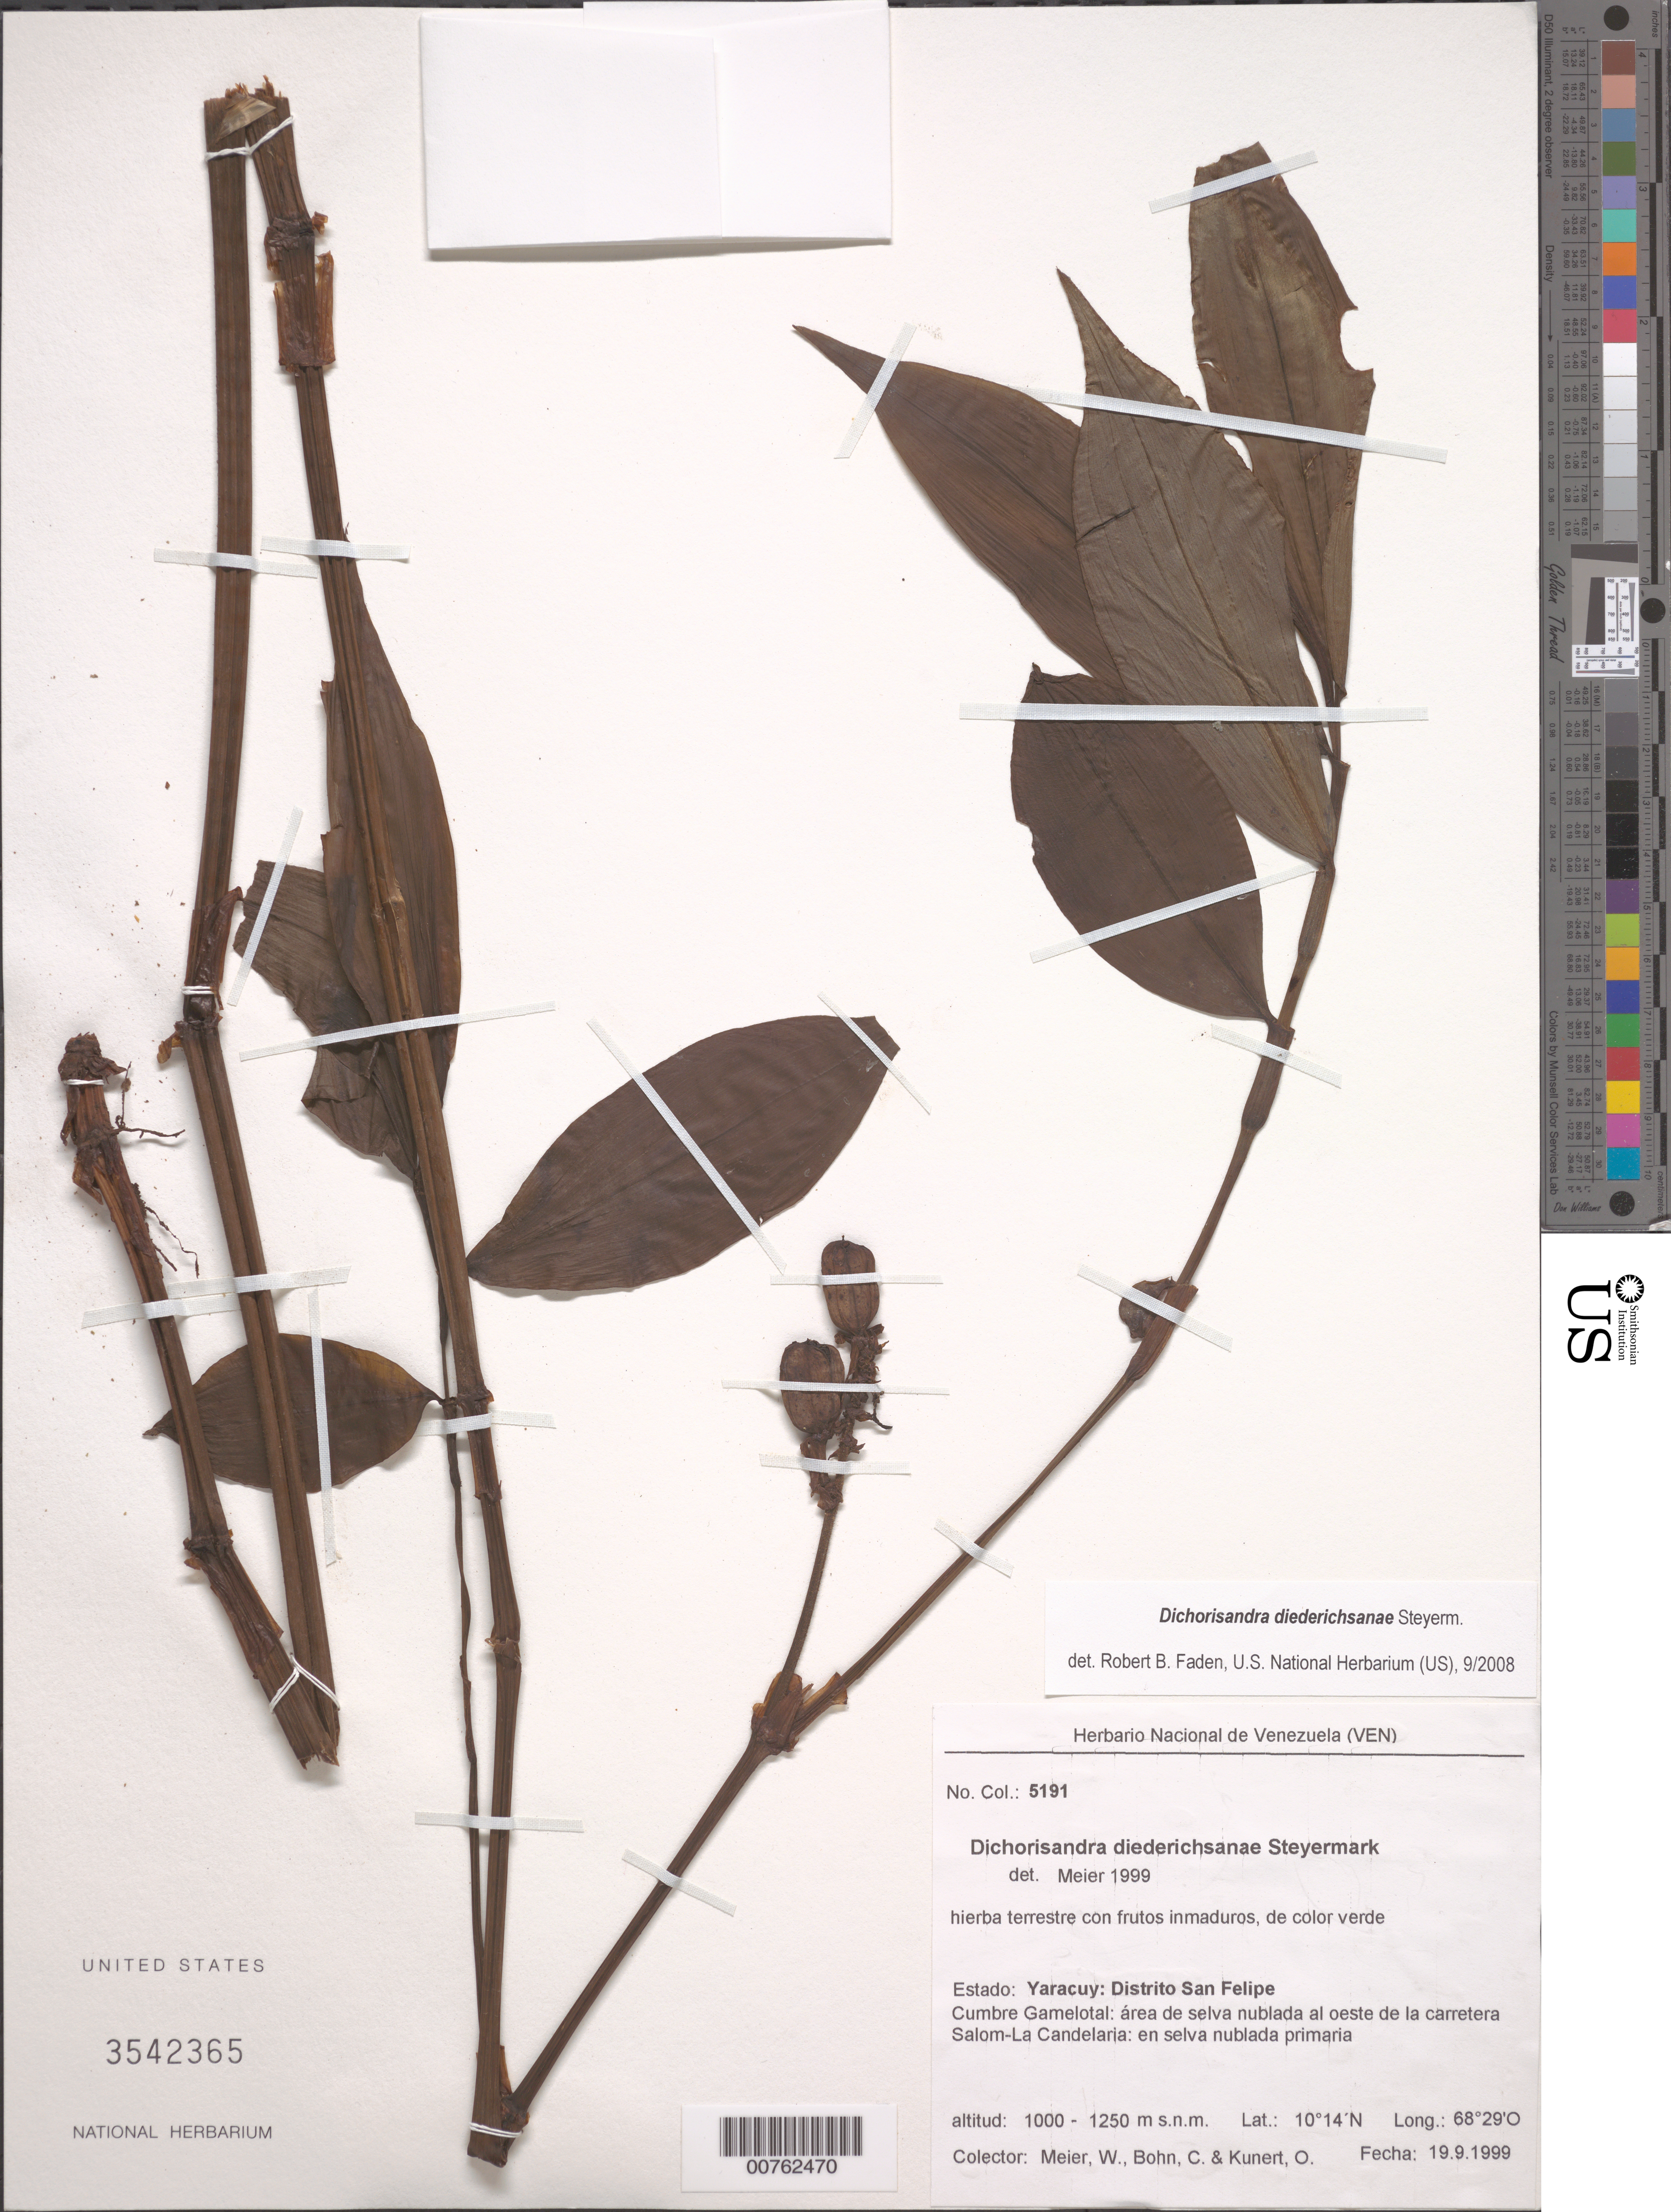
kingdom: Plantae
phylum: Tracheophyta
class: Liliopsida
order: Commelinales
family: Commelinaceae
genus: Dichorisandra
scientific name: Dichorisandra diederichsanae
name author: Steyerm.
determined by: Faden, Robert B., (US), Smithsonian Institution - National Museum of Natural History (UNITED STATES)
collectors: W. Meier, C. Bohn & O. Kunert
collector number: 5191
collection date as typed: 19 Sep 1999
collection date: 1999-09-19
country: Venezuela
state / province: Yaracuy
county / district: San Felipe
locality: Cumbre Gamelotal: area de selva nublada al oeste de la carretera Salom-La Candelaria: en selva nublada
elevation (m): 1000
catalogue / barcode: US 3542365